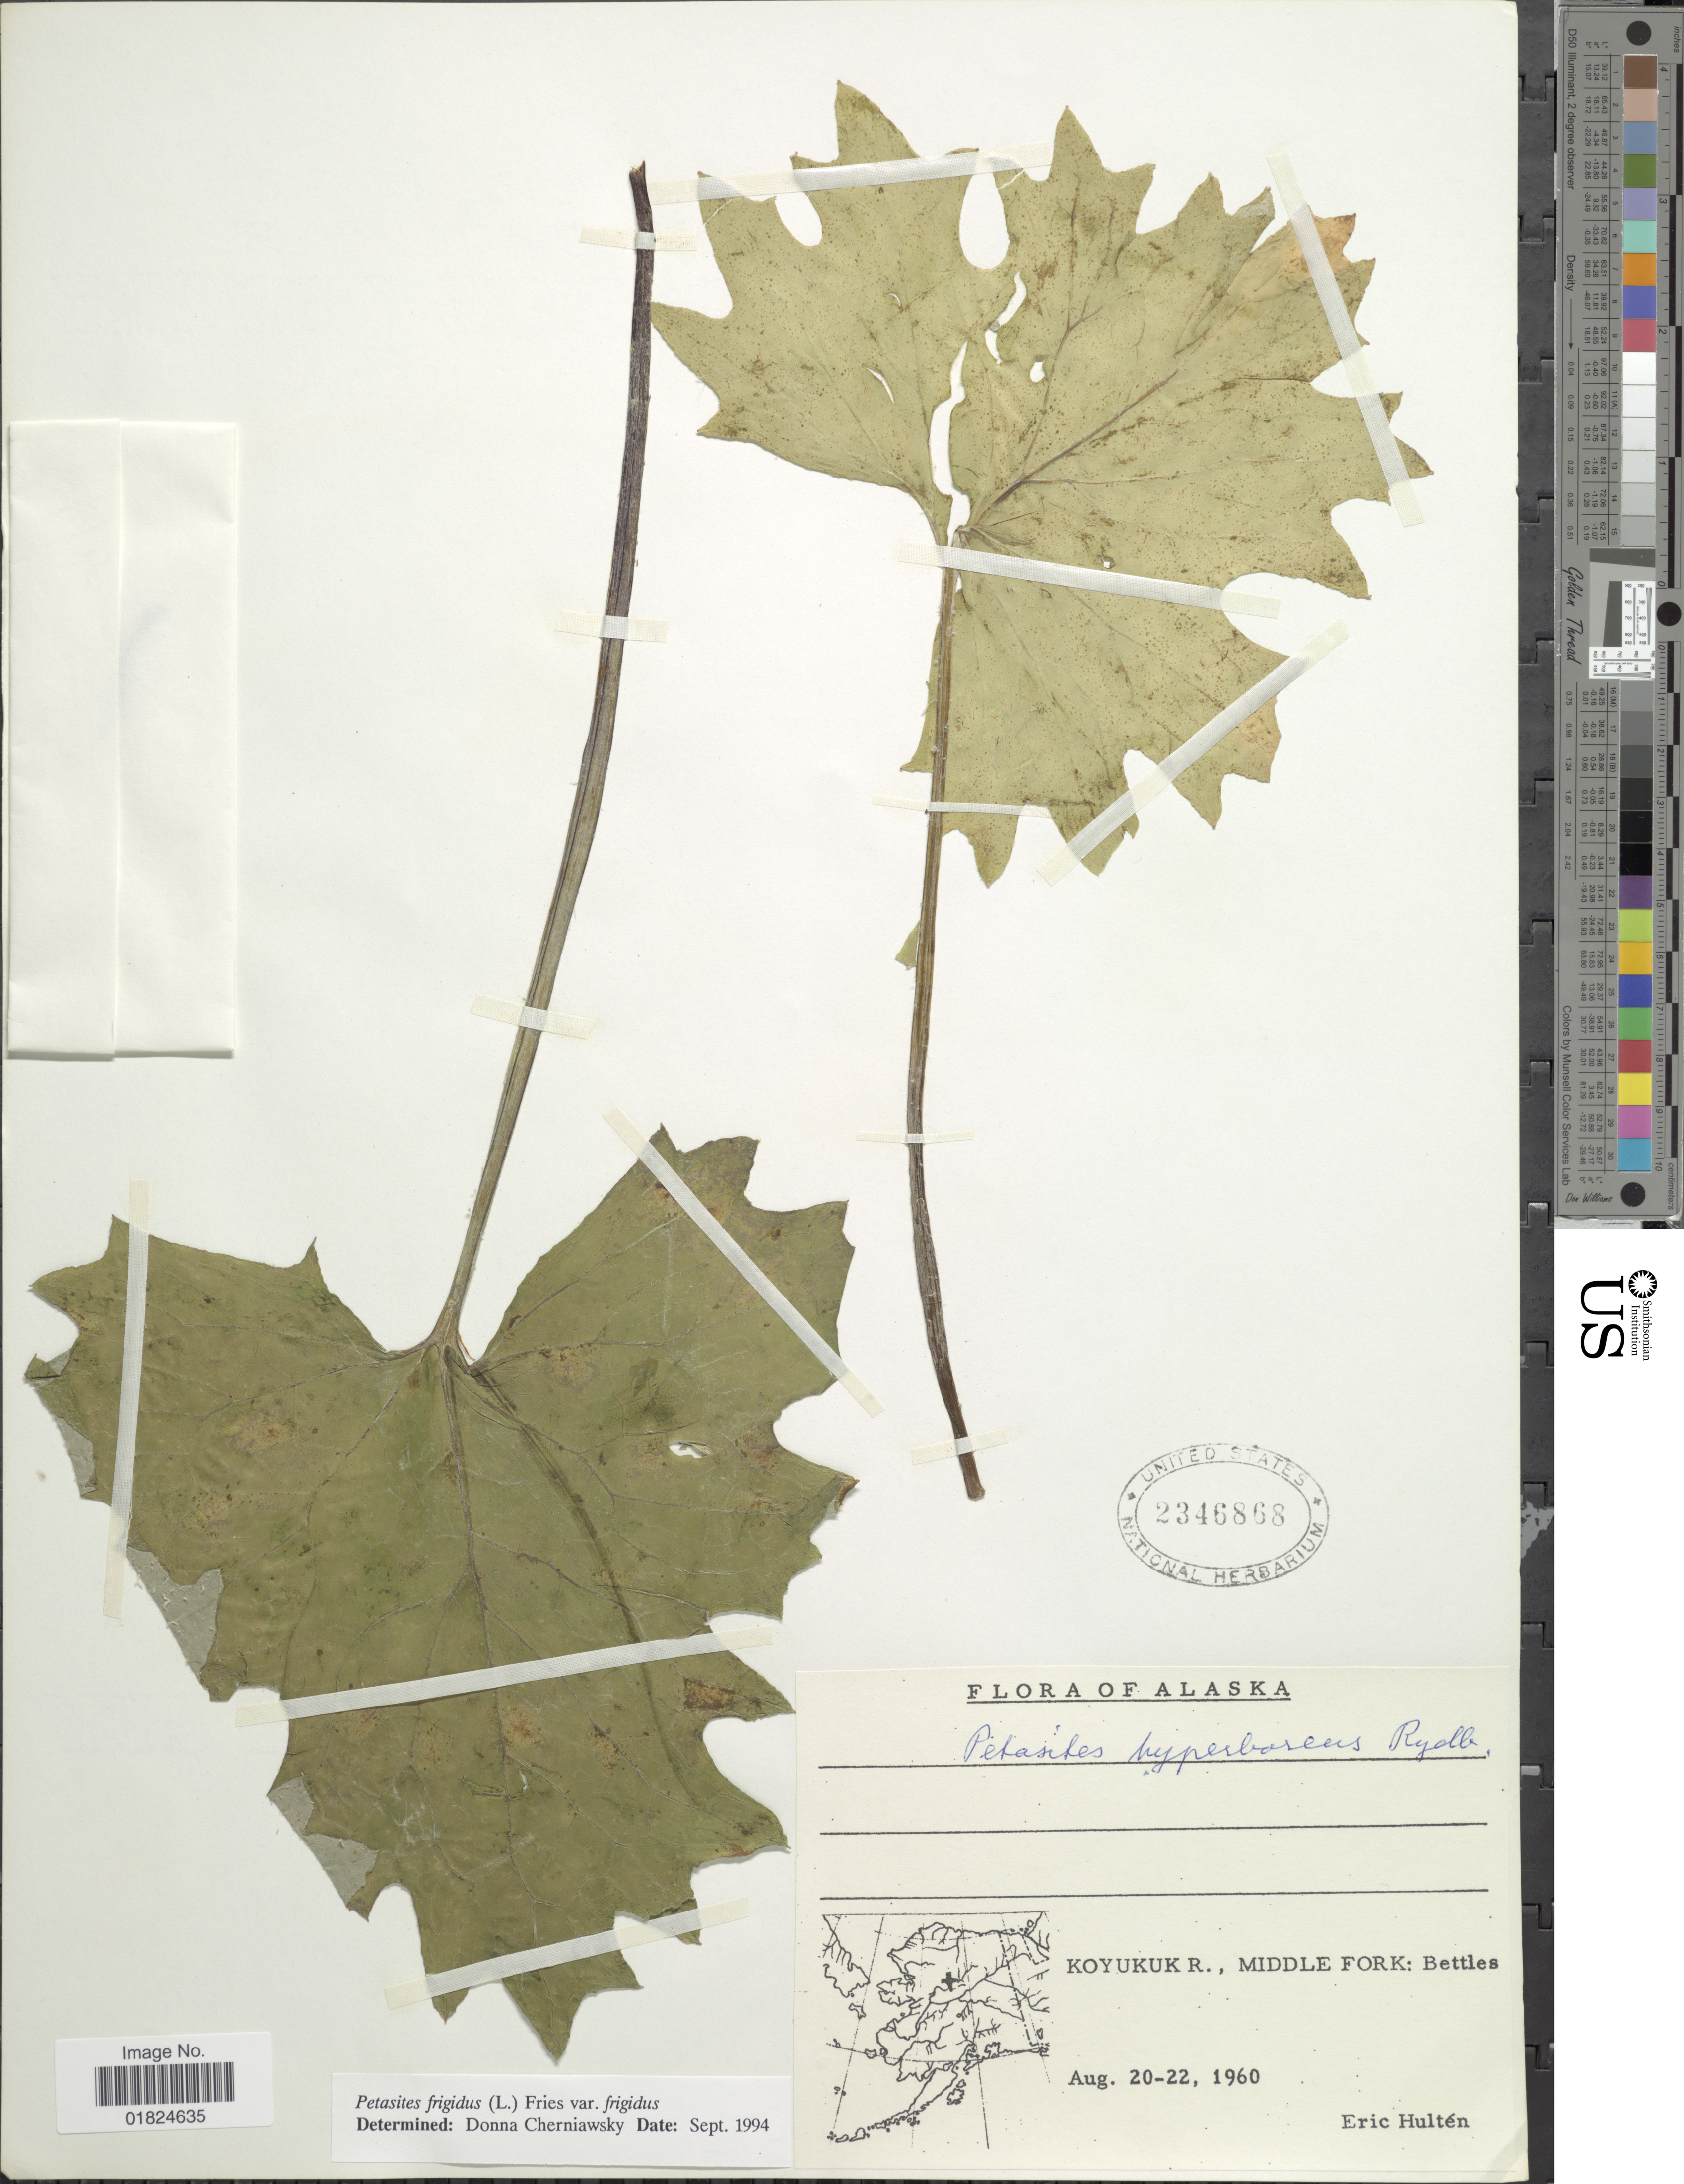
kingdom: Plantae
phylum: Tracheophyta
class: Magnoliopsida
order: Asterales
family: Asteraceae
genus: Petasites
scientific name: Petasites frigidus var. frigidus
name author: (L.) Fr.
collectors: E. G. Hultén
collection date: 1960-08-20/1960-08-22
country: United States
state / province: Alaska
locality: Koyukuk R., Middle Fork: Bettles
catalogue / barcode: US 2346868